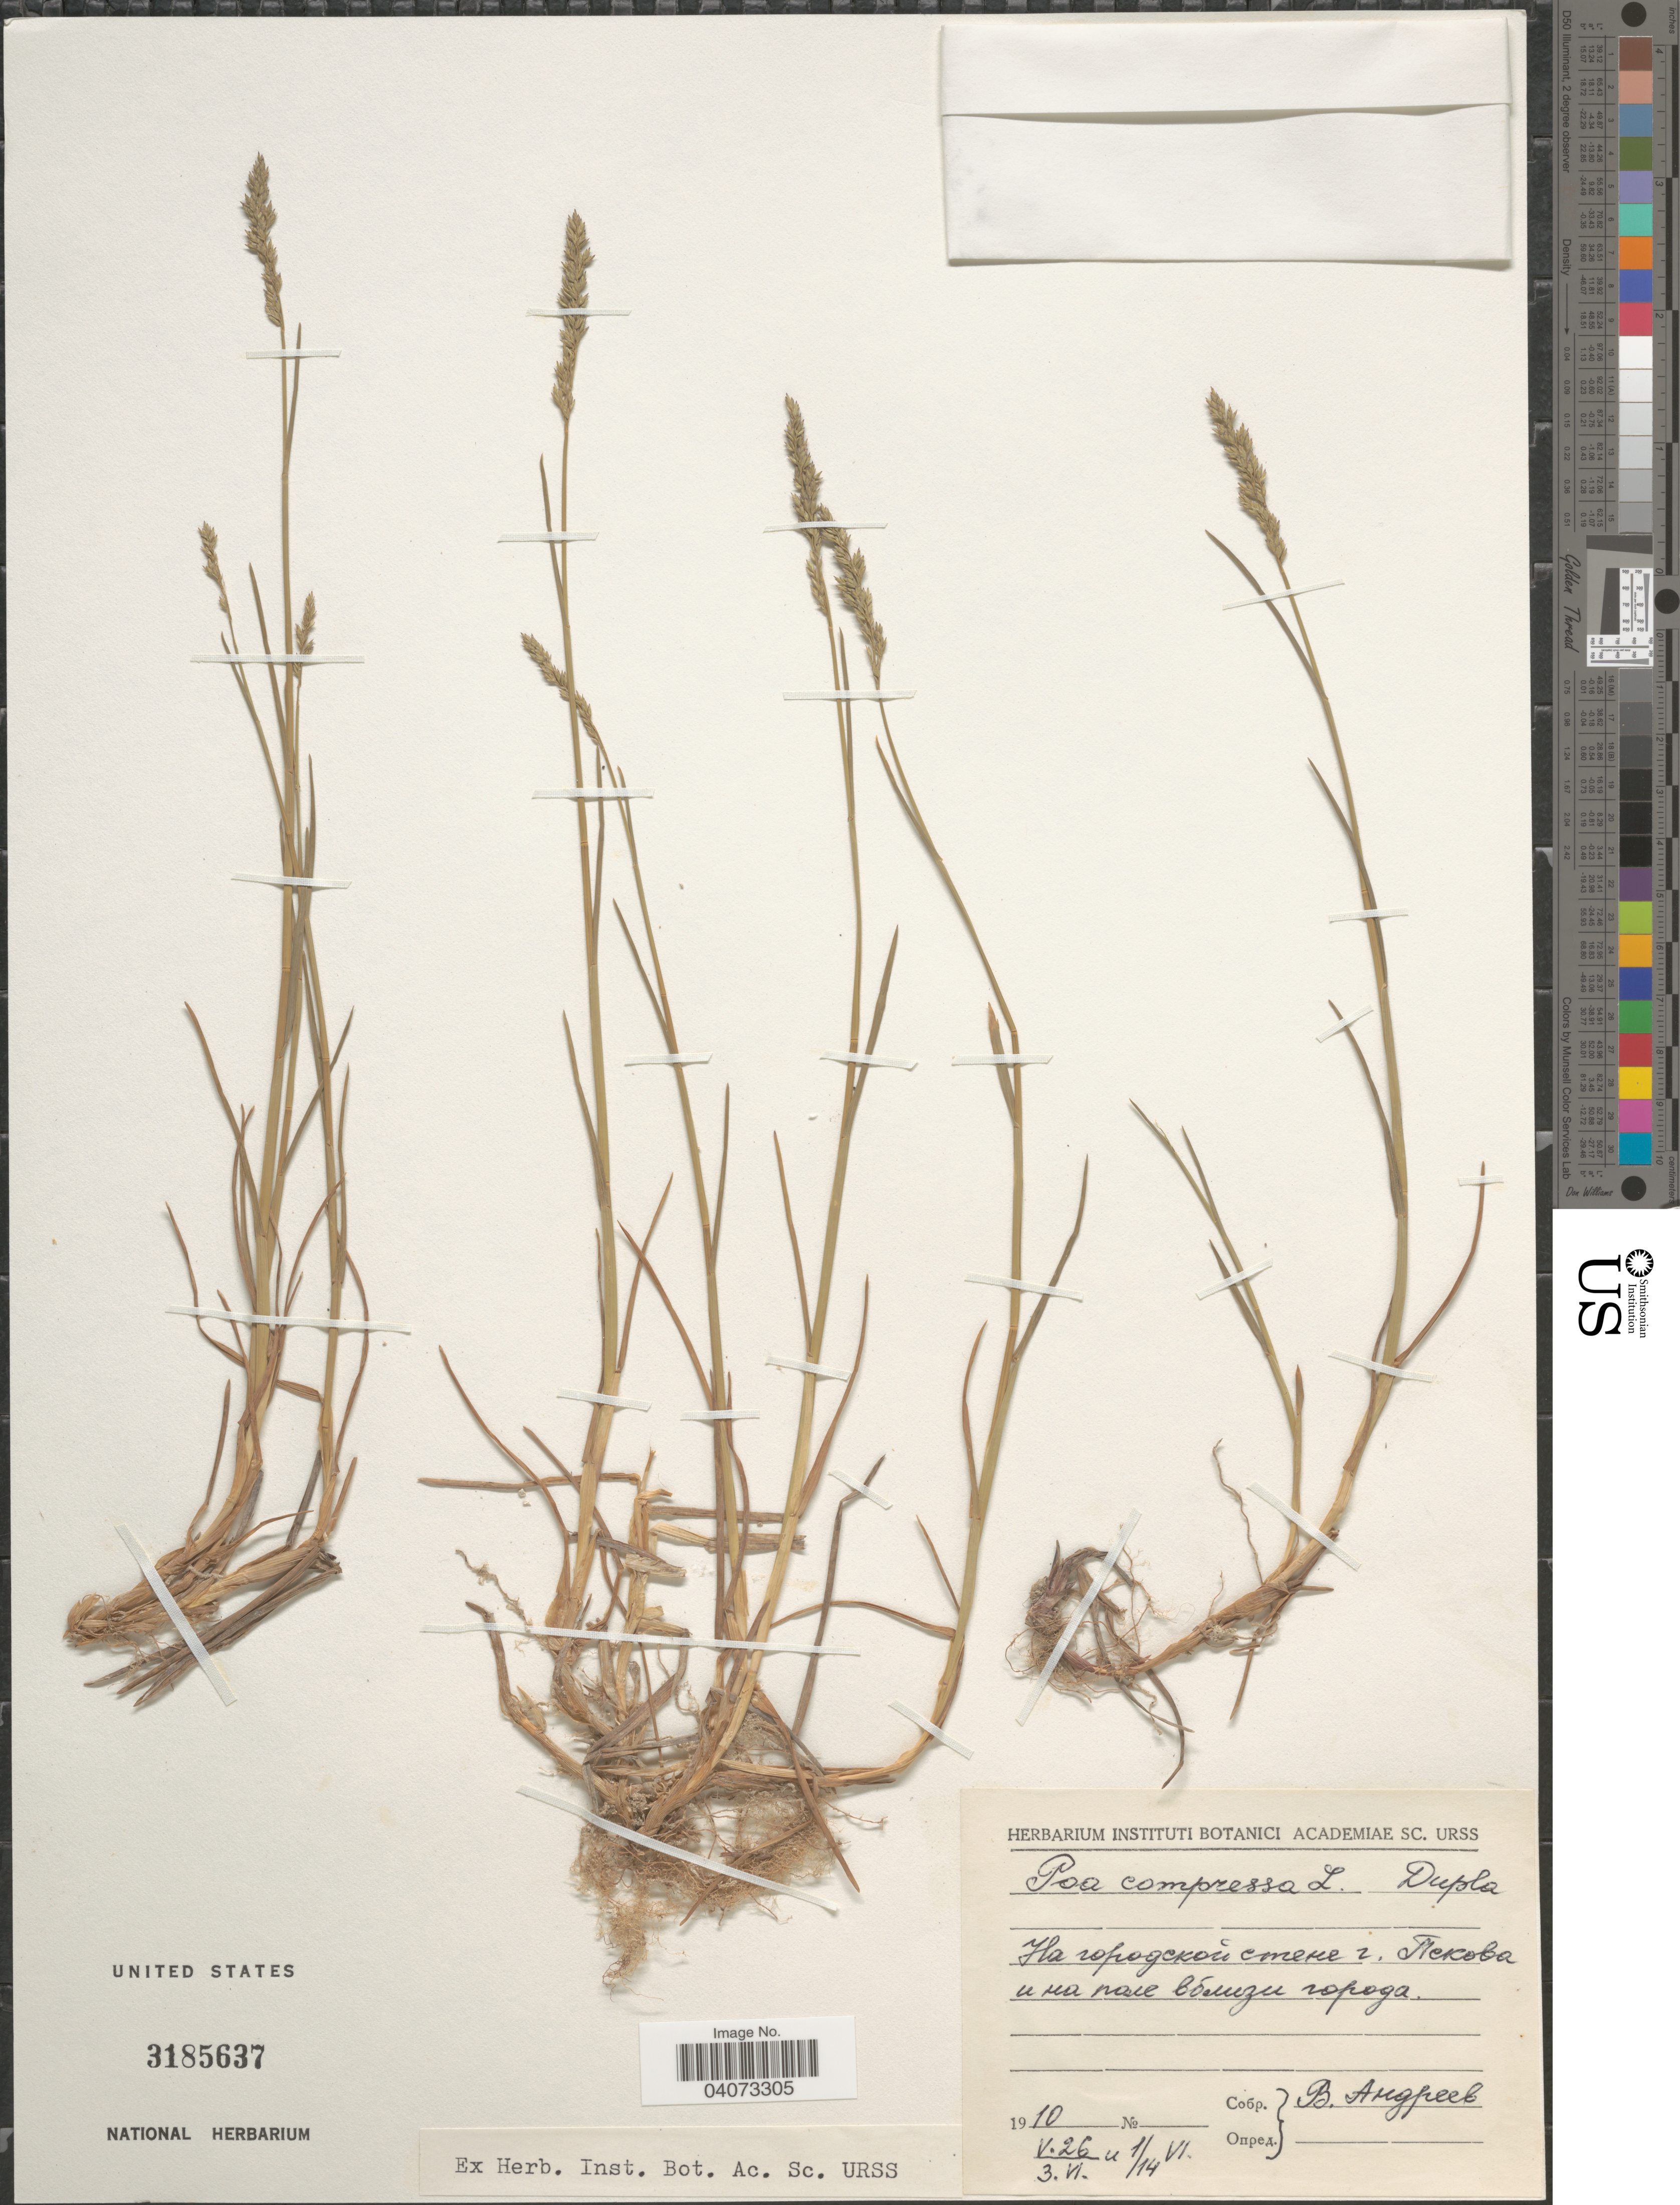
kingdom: Plantae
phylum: Tracheophyta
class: Liliopsida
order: Poales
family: Poaceae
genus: Poa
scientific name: Poa compressa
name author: L.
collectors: V. Andreev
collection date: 1910-05-26/1910-06-14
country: Russian Federation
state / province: Pskov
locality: Near city Pskov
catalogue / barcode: US 3185637